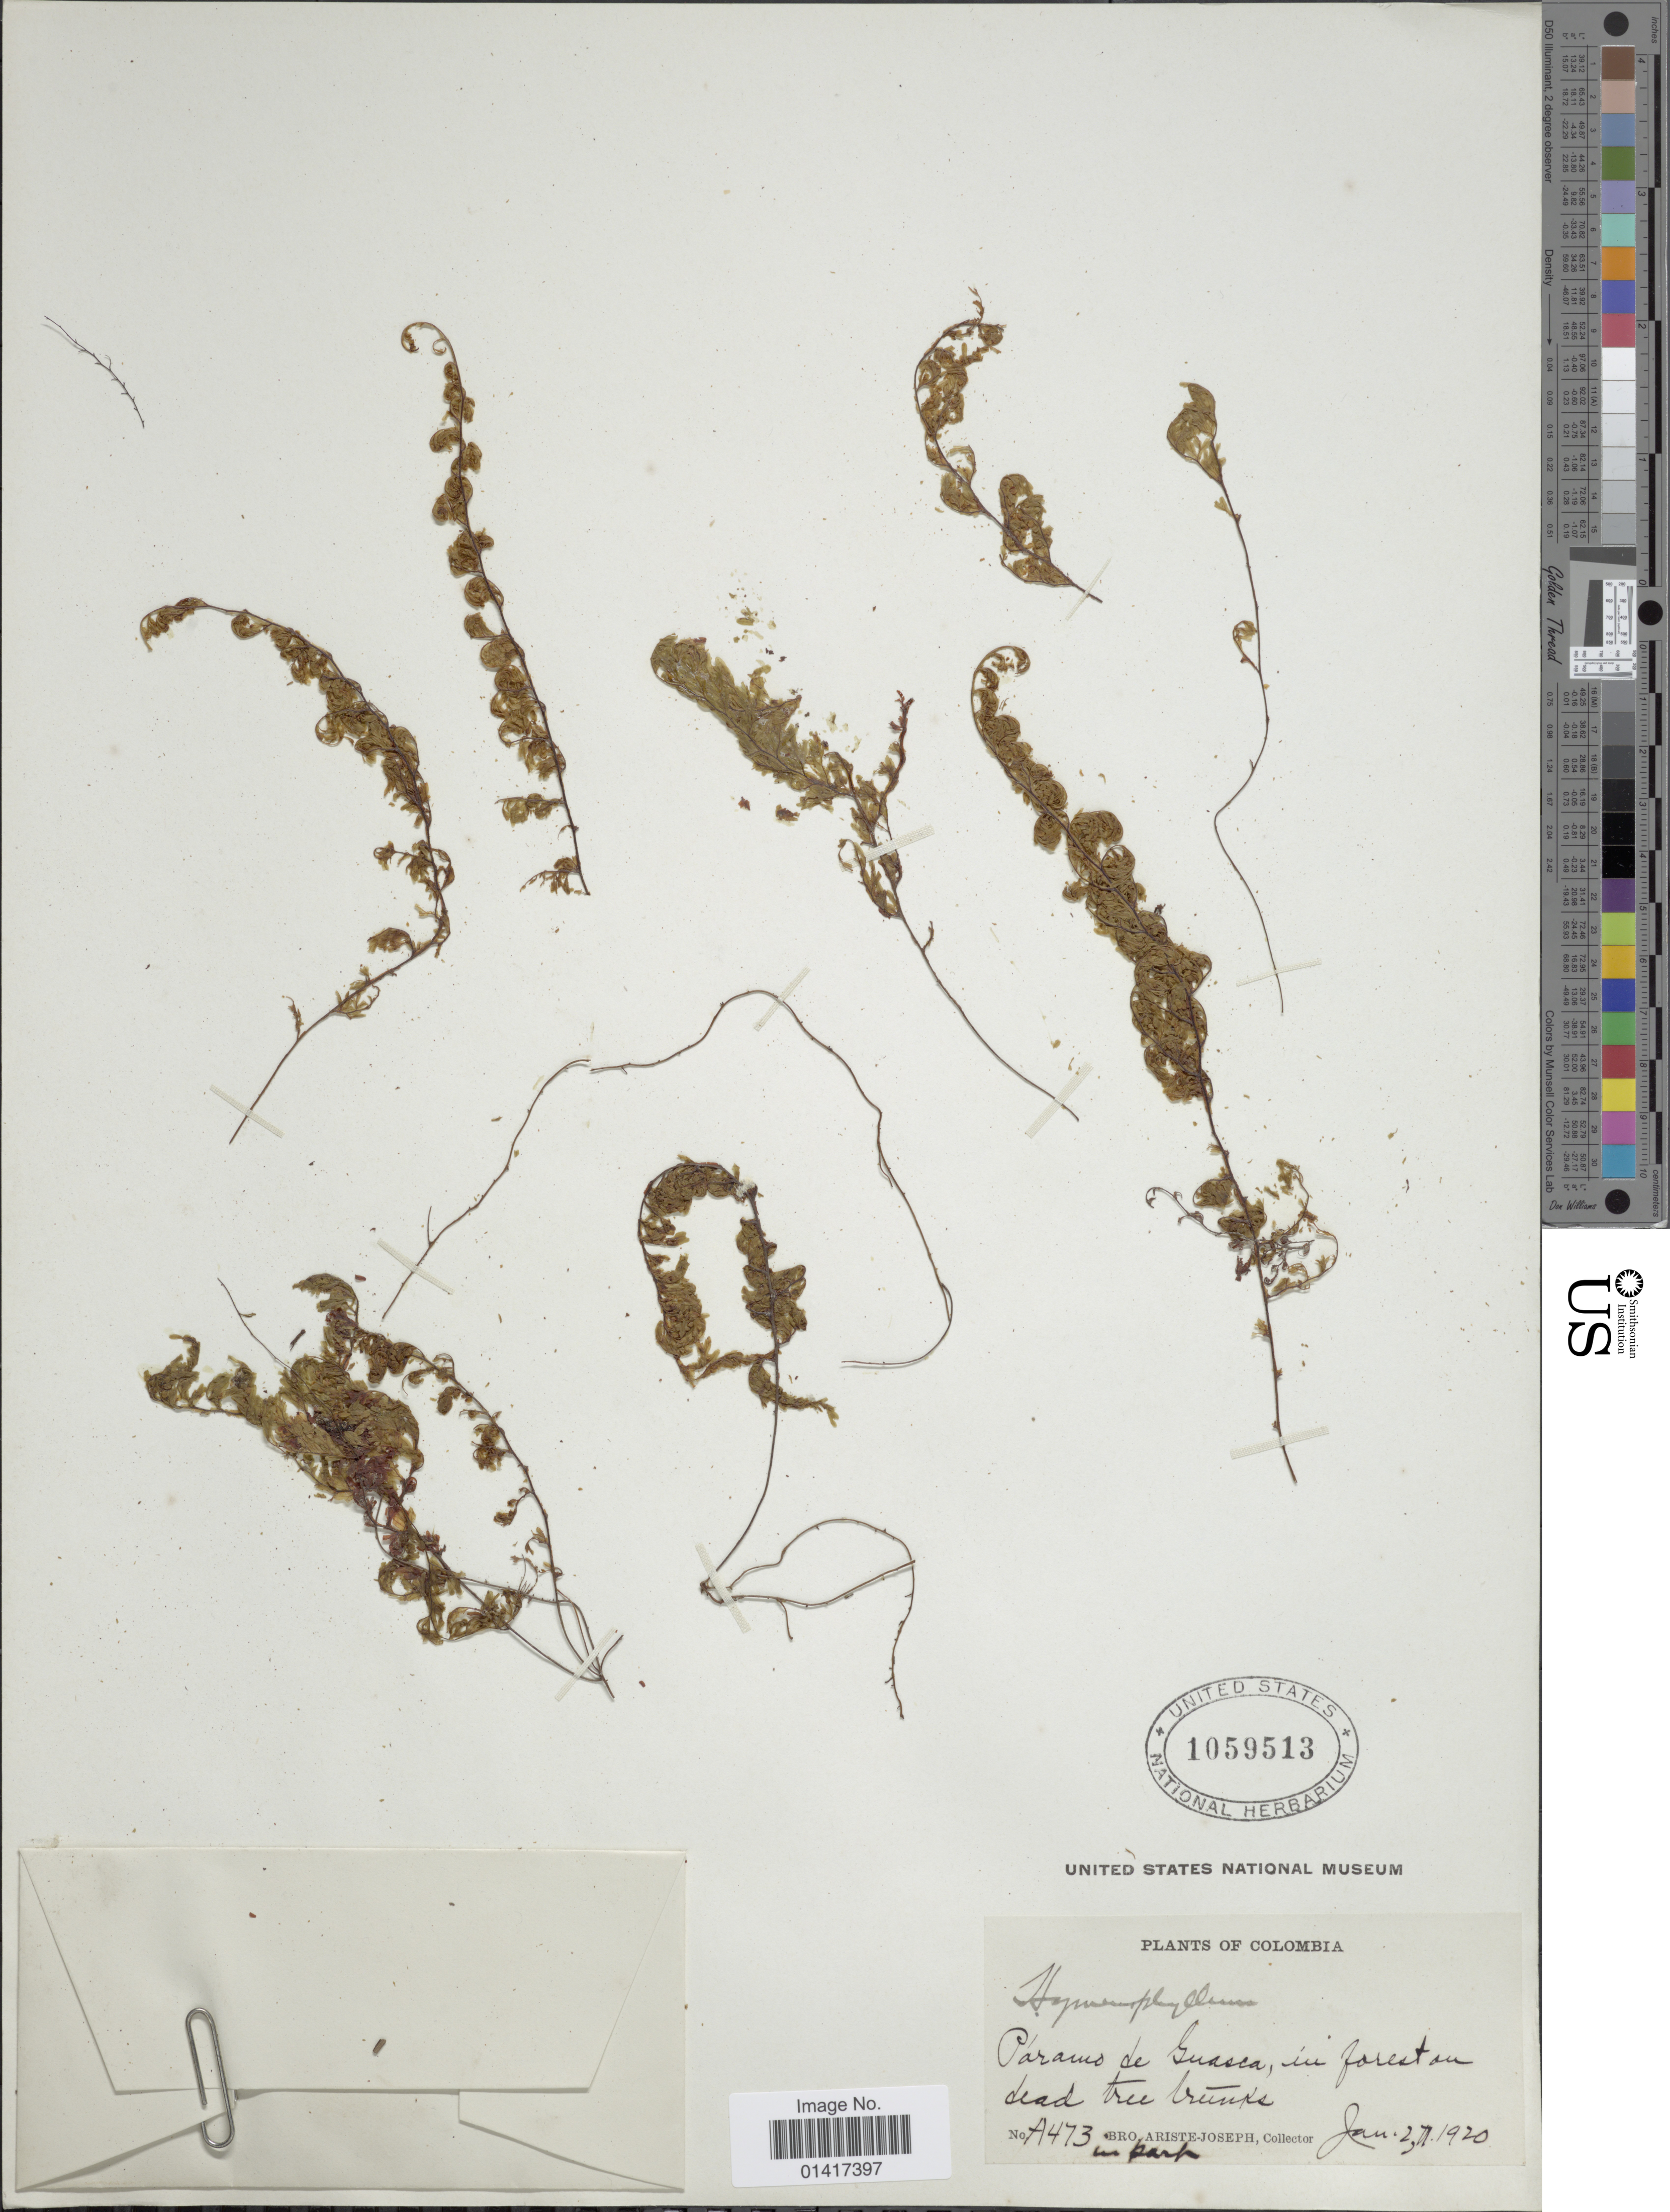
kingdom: Plantae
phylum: Tracheophyta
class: Polypodiopsida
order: Hymenophyllales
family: Hymenophyllaceae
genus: Hymenophyllum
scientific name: Hymenophyllum sp.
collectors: Bro. Ariste-Joseph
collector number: A473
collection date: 1920-01-27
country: Colombia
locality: Paramo de Guasca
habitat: in forest on dead tree trunks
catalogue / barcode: US 1059513